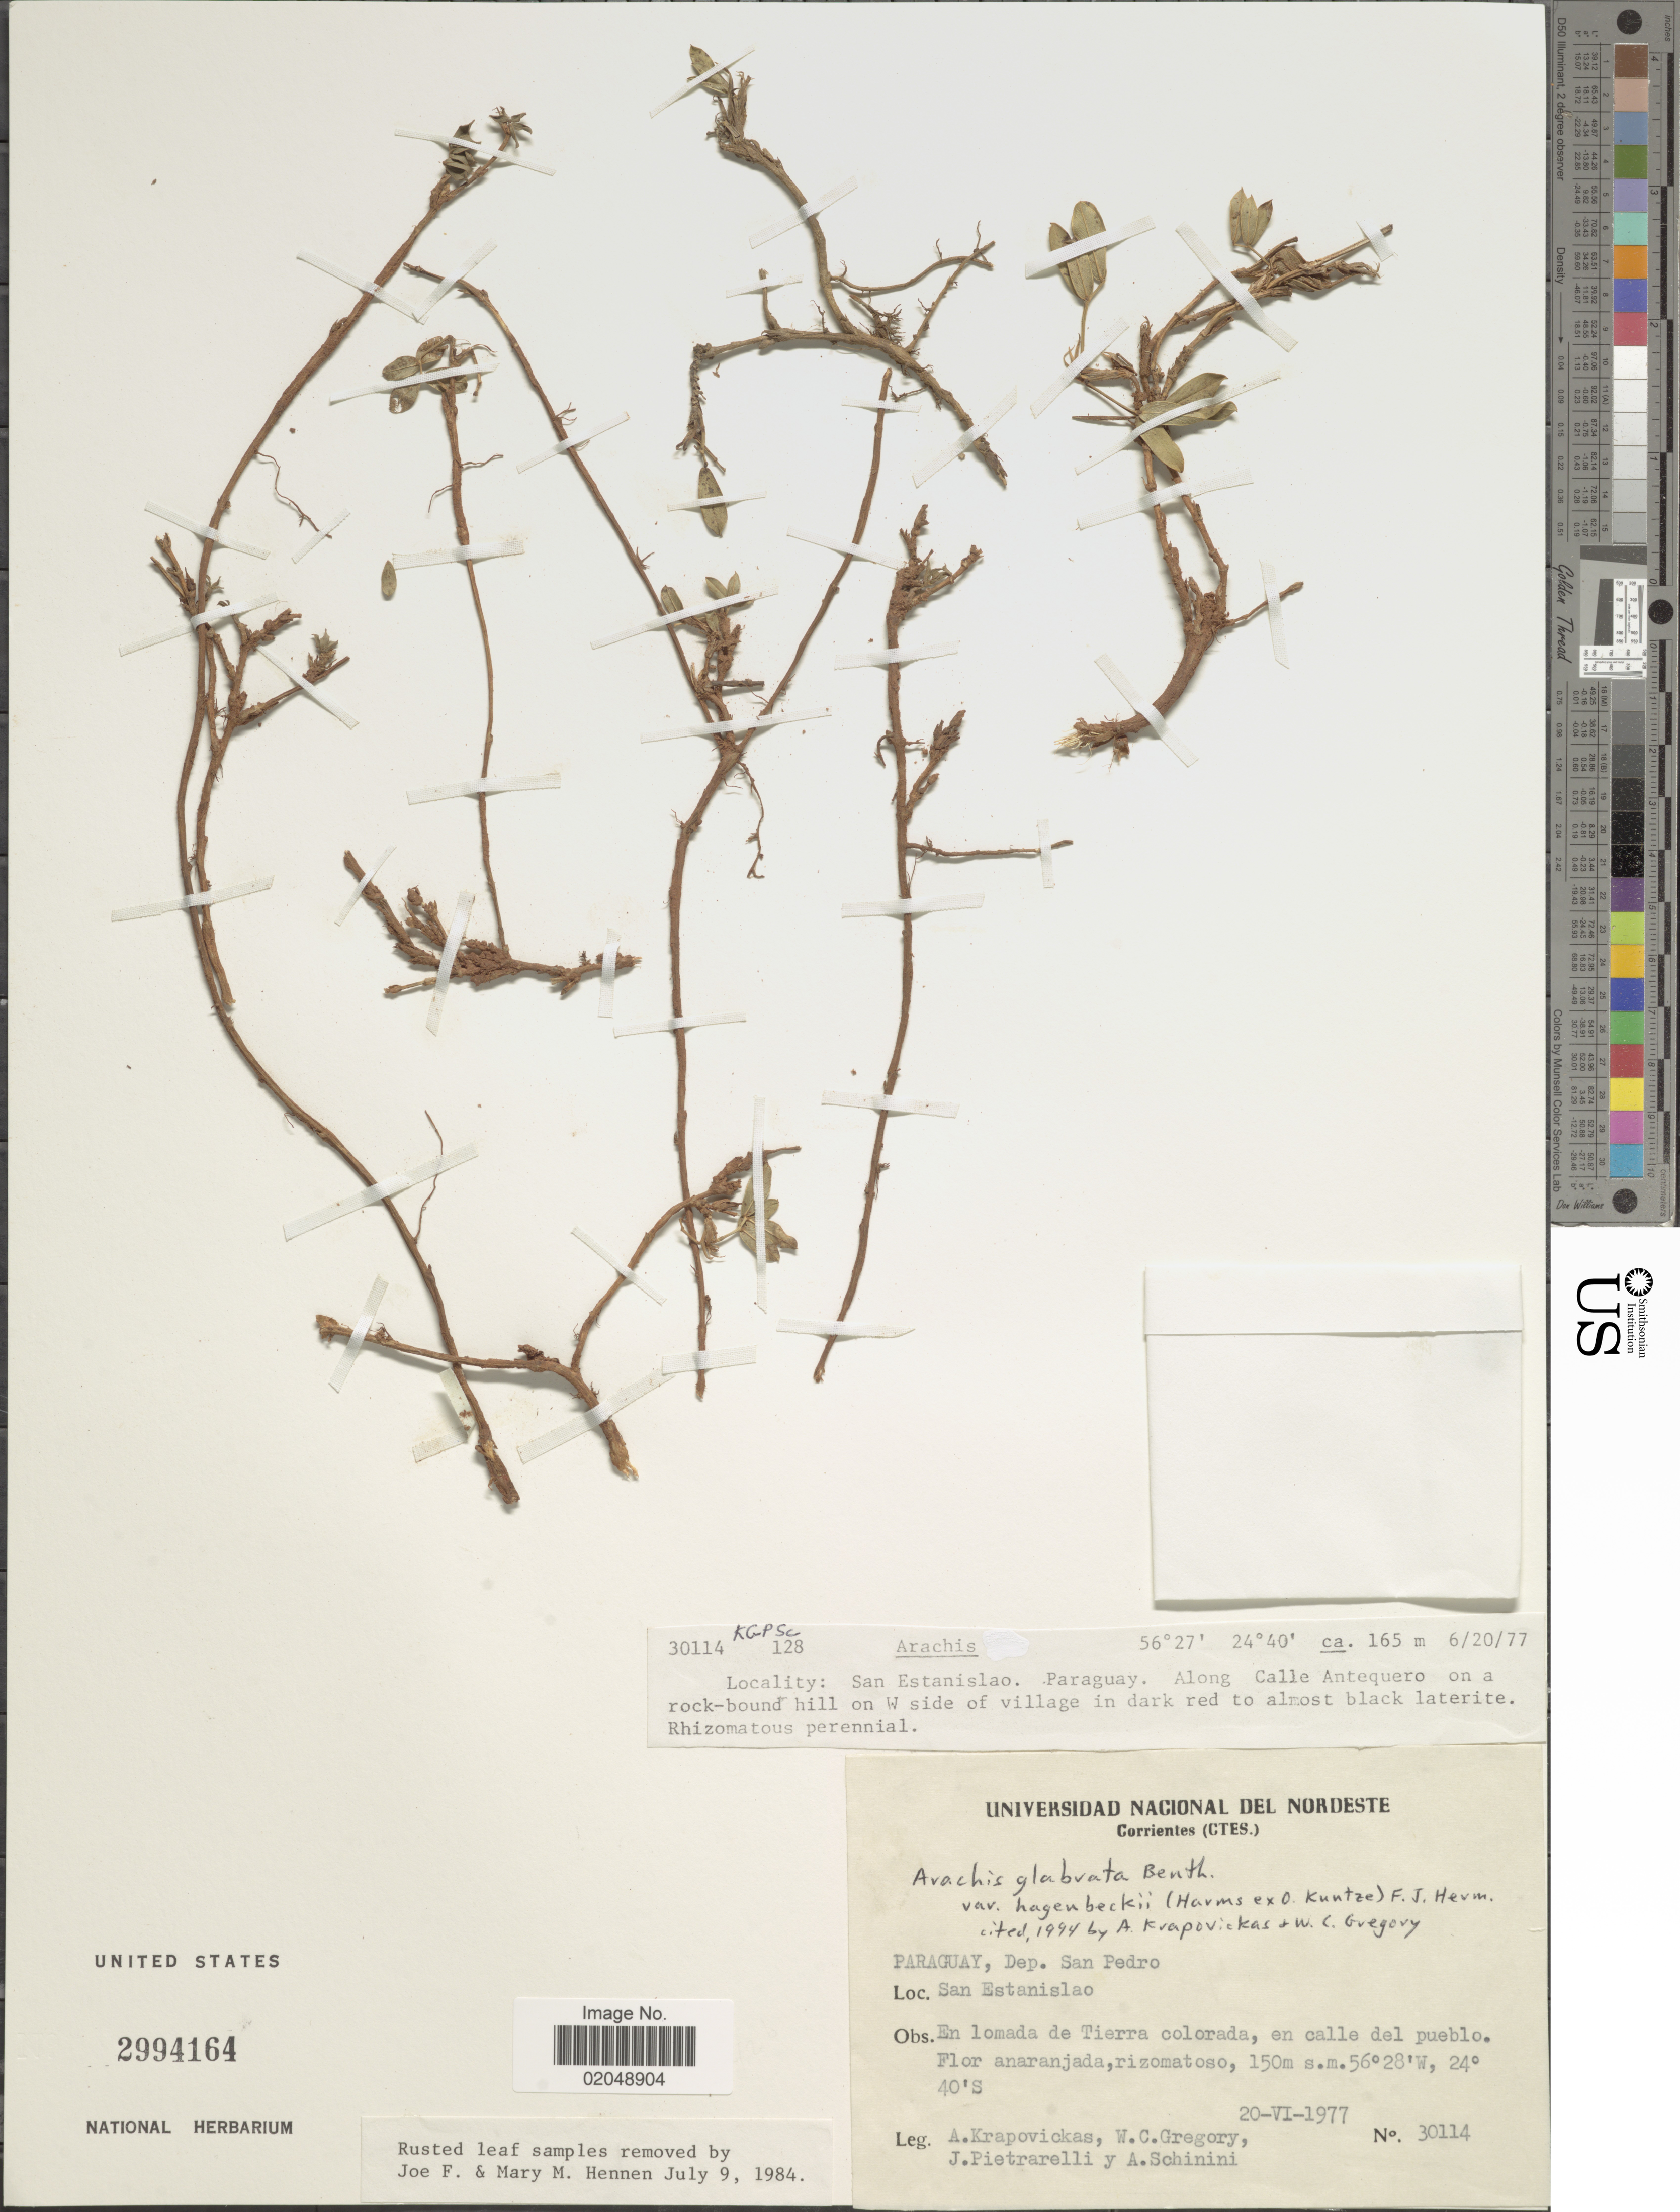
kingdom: Plantae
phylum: Tracheophyta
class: Magnoliopsida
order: Fabales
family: Fabaceae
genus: Arachis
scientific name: Arachis glabrata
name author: Benth.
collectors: A. Krapovickas, W. C. Gregory, J. Pietrarelli & A. Schinini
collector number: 30114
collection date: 1977-06-20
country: Paraguay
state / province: San Pedro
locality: Dep. San Pedro, San Estanislao, En lomada de Tiera colorada, en calle del pueblo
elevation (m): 150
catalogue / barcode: US 2994164